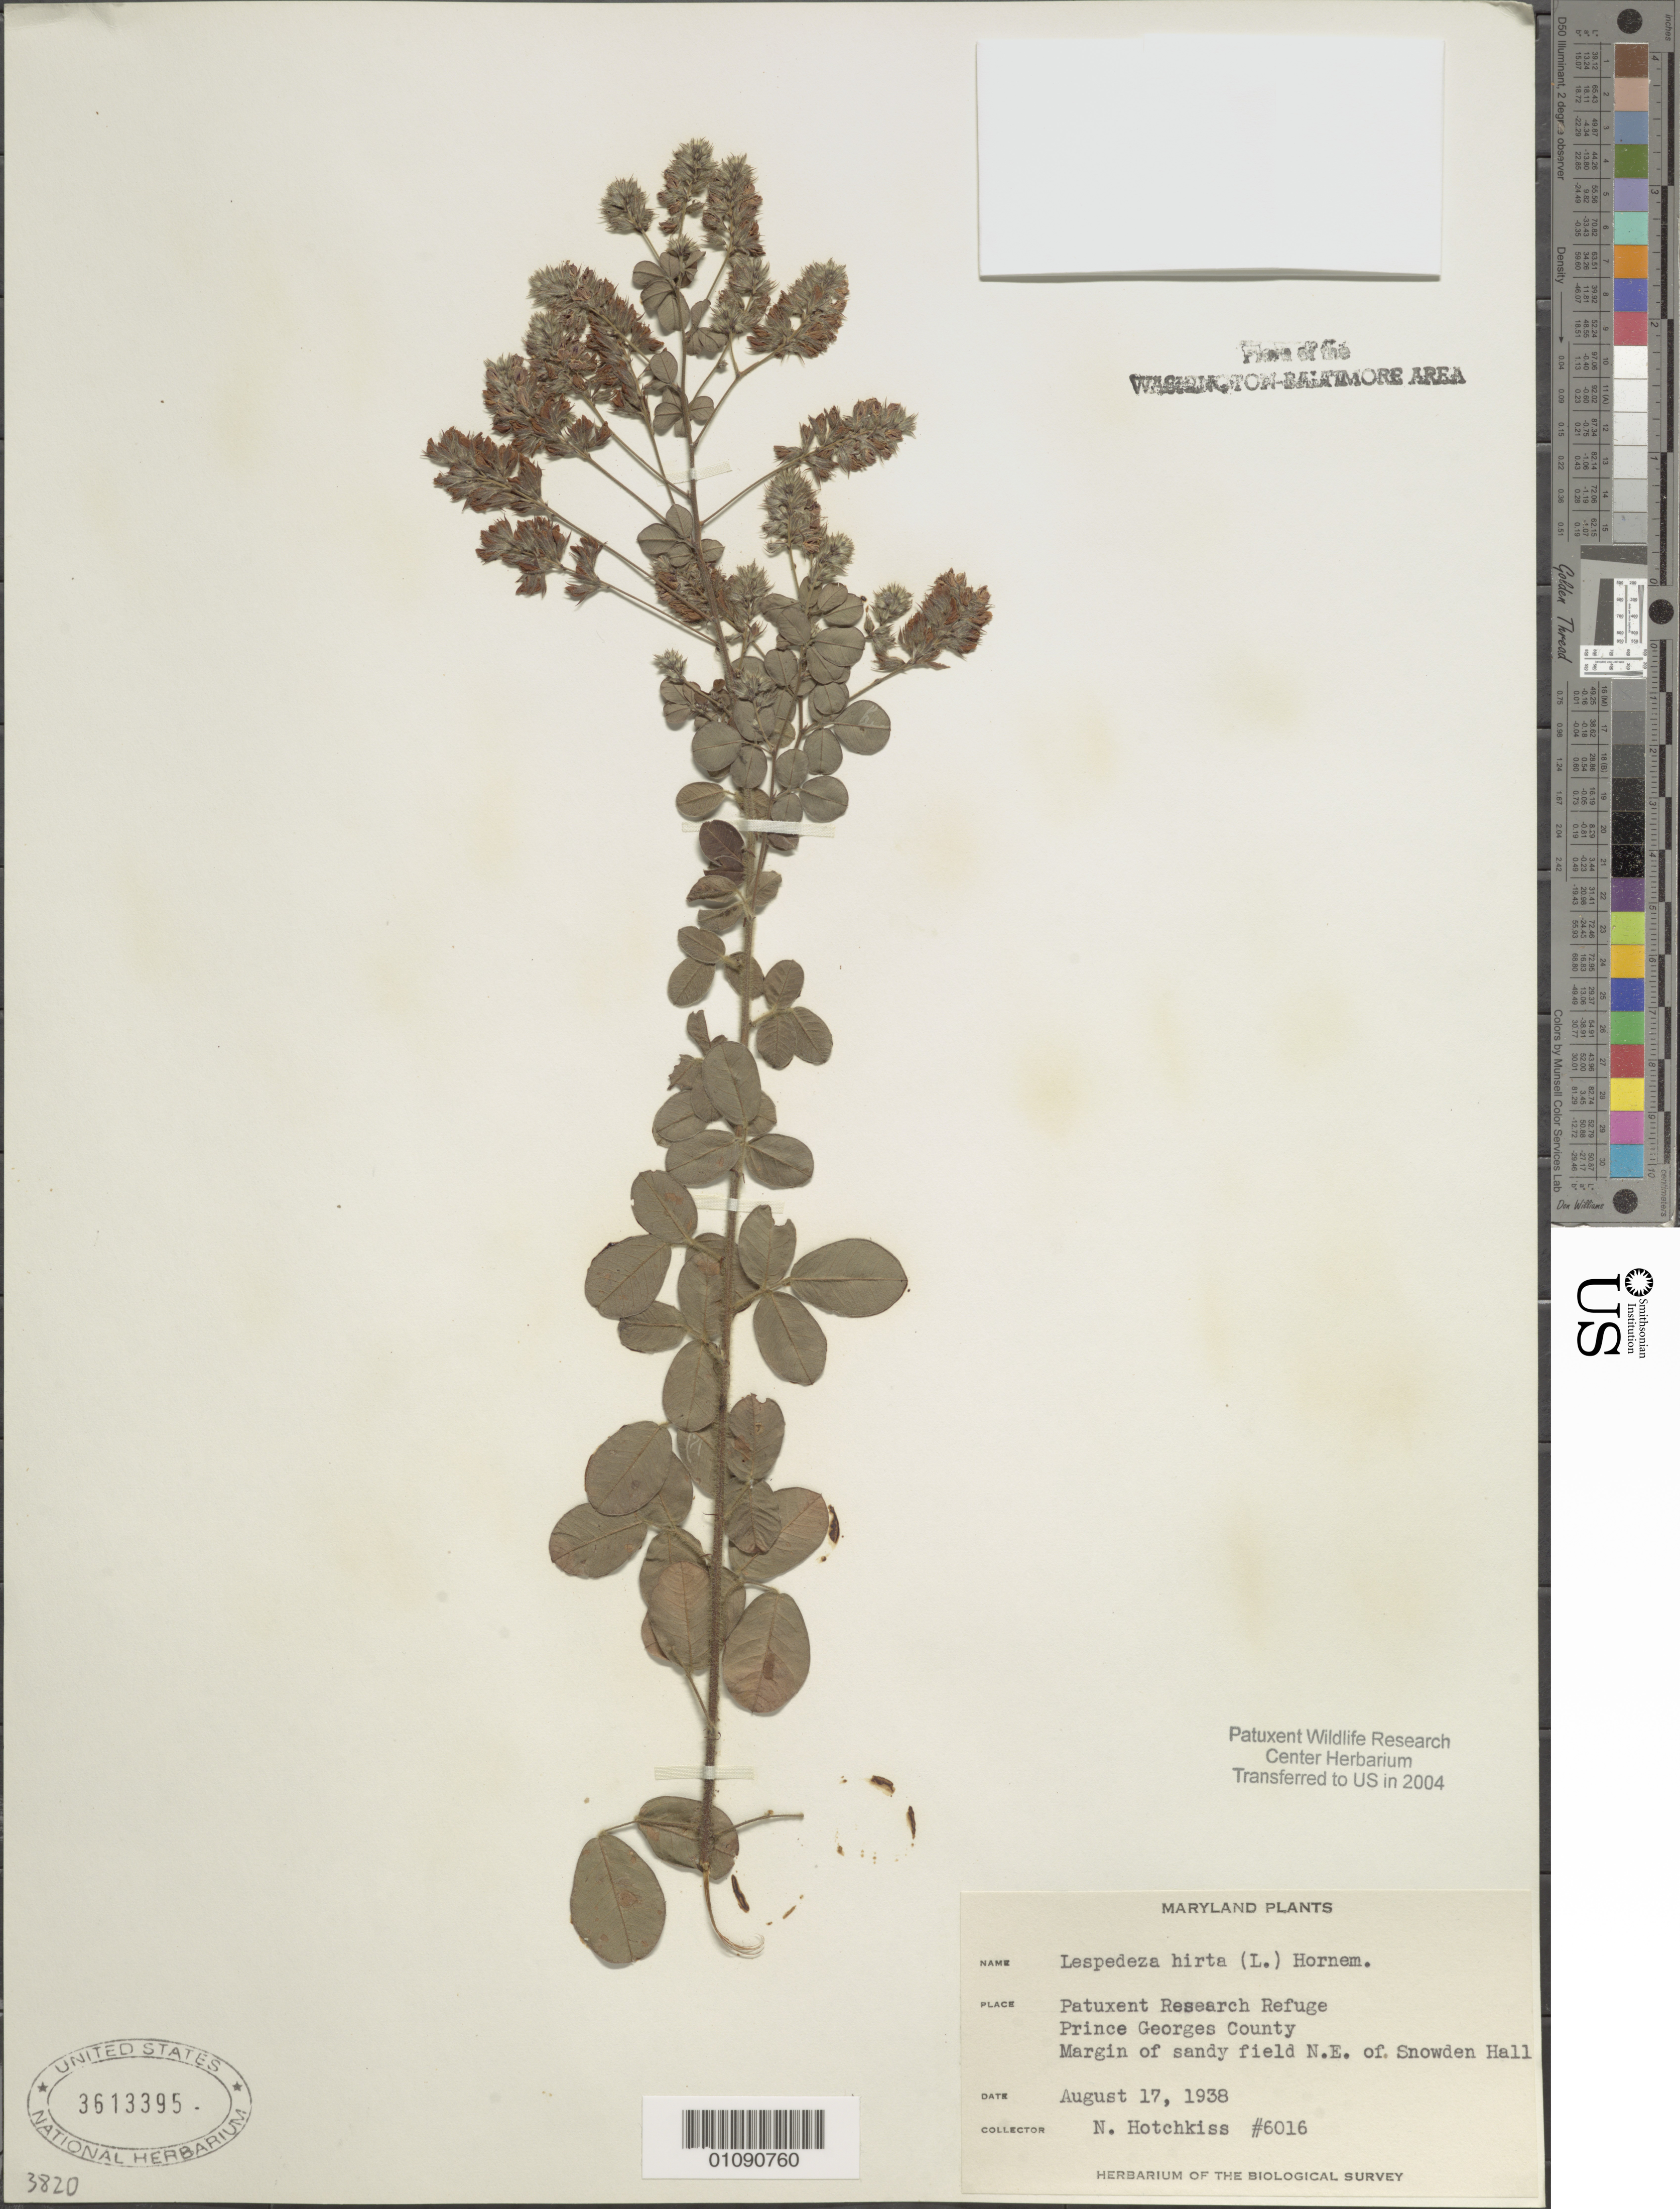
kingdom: Plantae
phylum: Tracheophyta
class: Magnoliopsida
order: Fabales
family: Fabaceae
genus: Lespedeza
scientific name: Lespedeza hirta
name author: (L.) Hornem.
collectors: N. Hotchkiss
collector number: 6016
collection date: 1938-08-17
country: United States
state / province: Maryland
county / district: Prince George's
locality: Patuxent Wildlife Refuge, N.E. of Snowden Hall.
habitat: Margin of sandy field.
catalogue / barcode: US 3613395